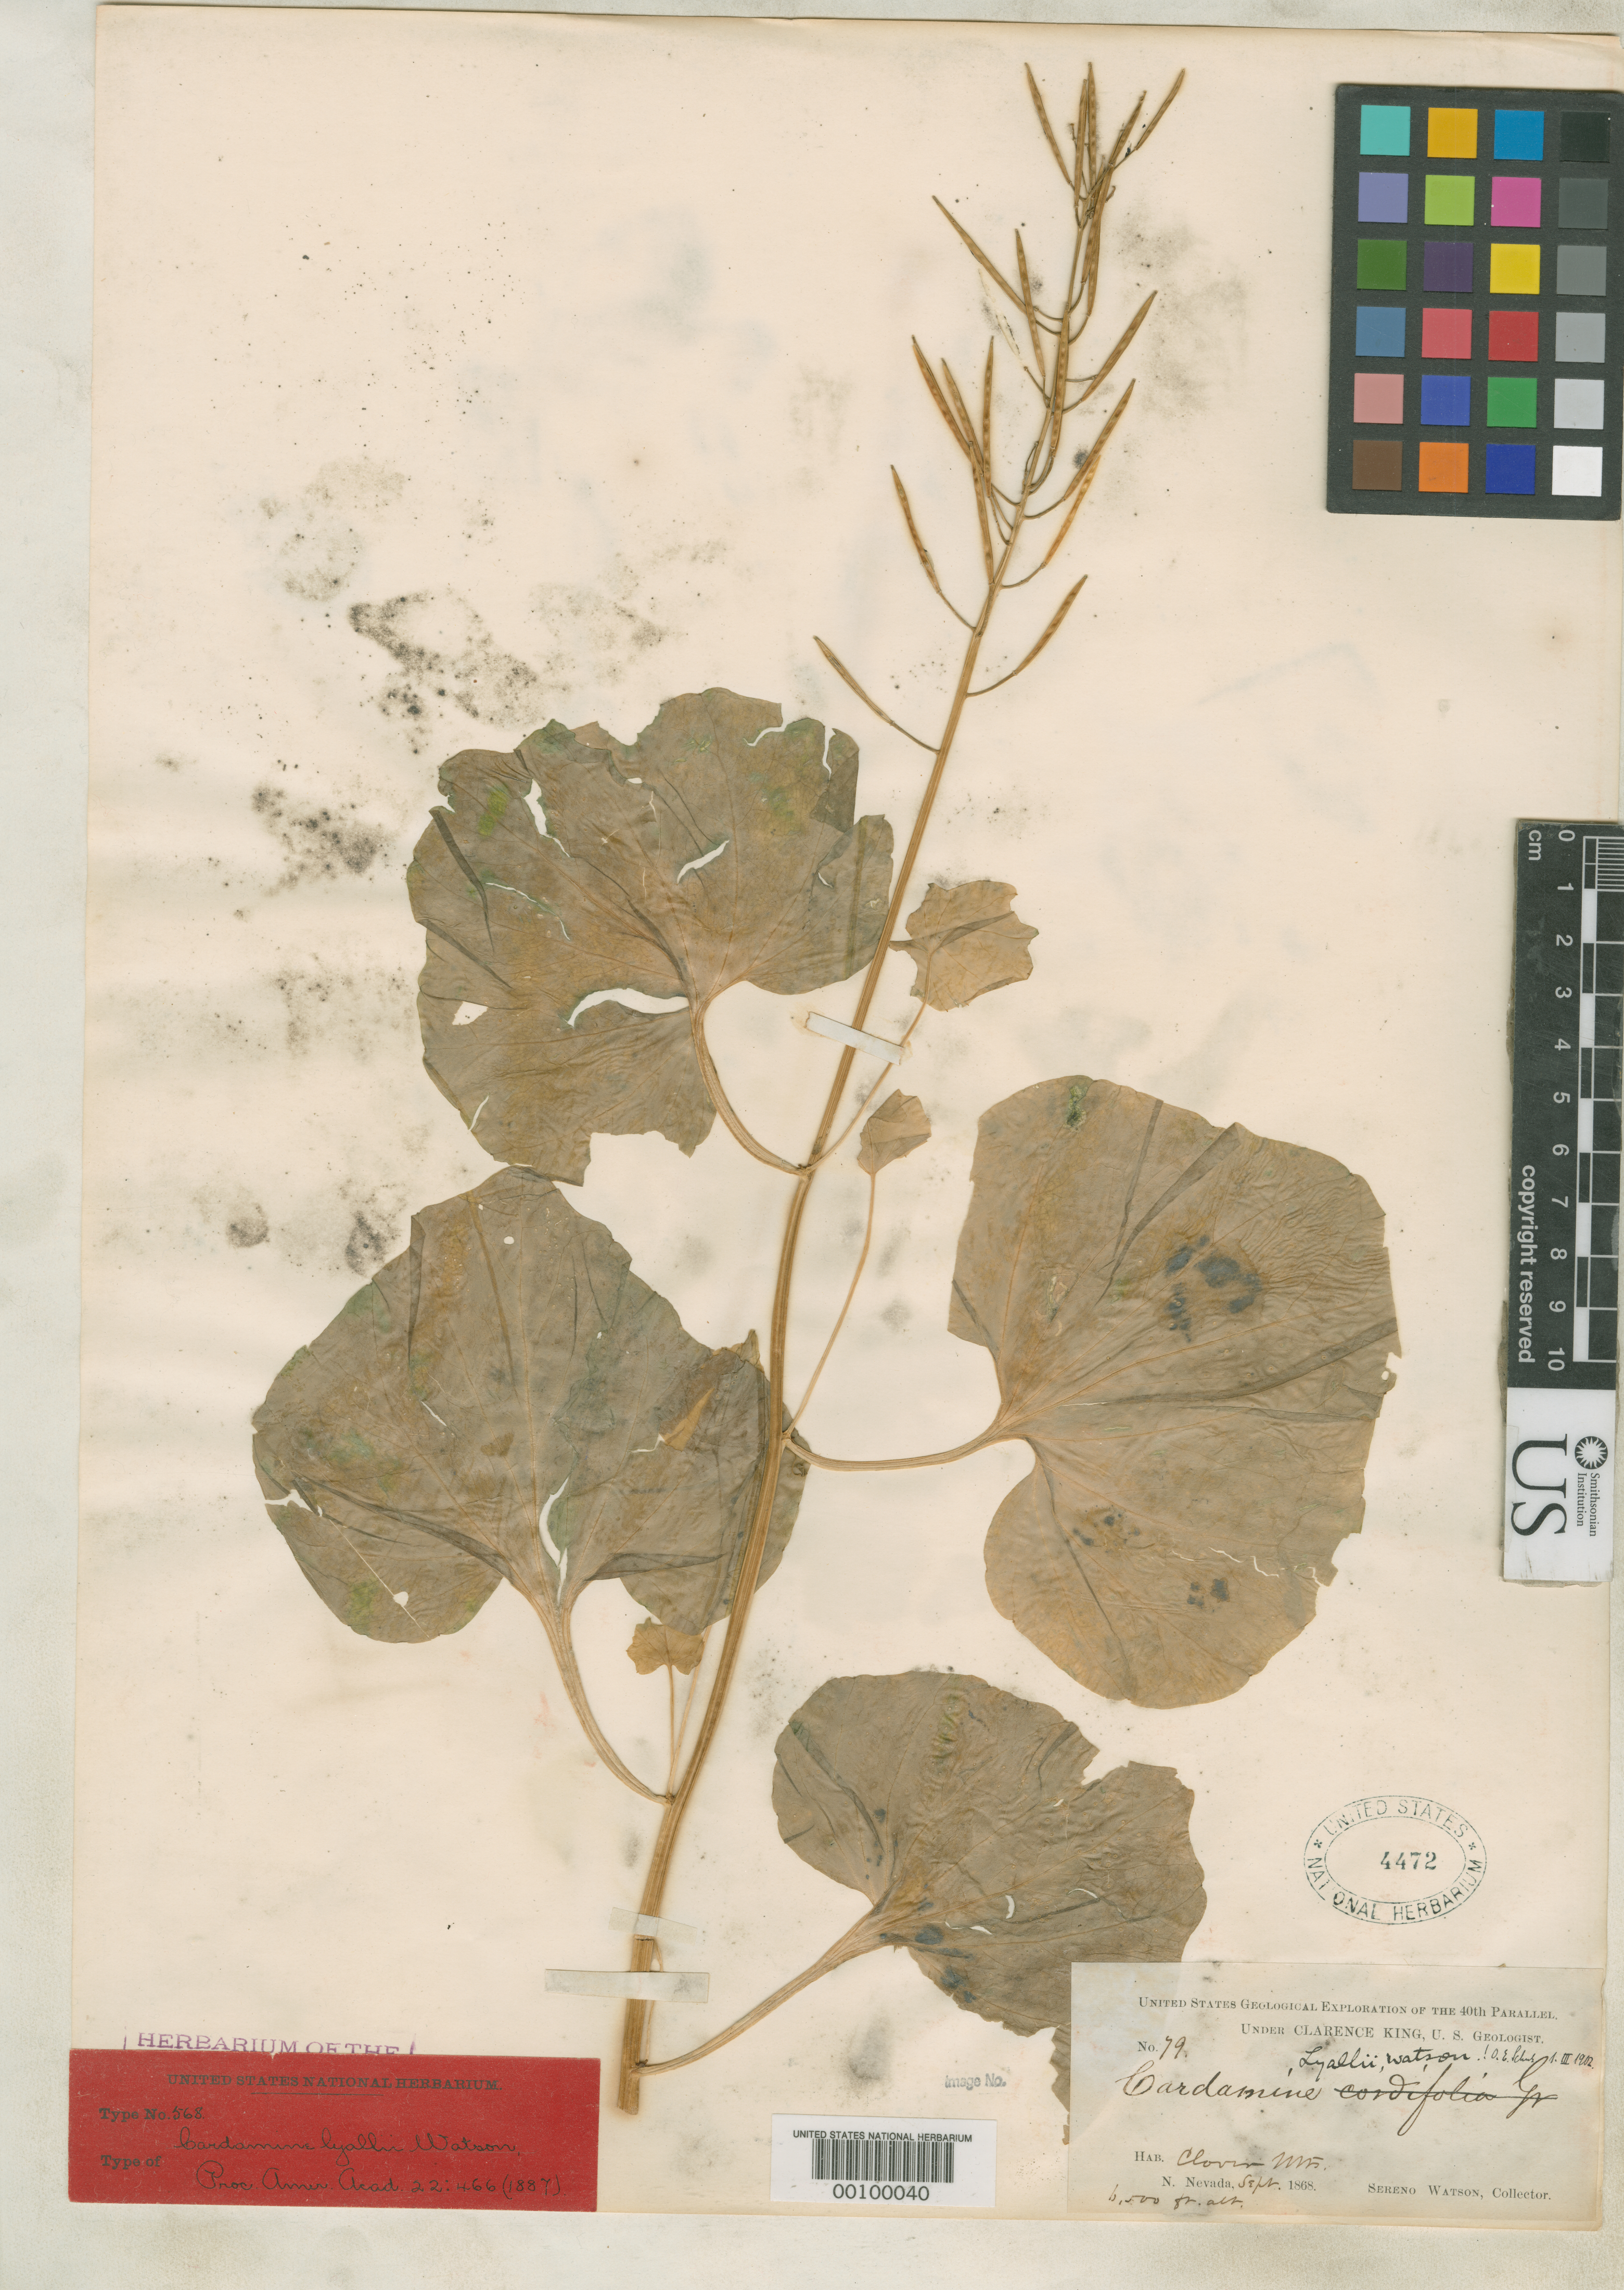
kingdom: Plantae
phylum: Tracheophyta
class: Magnoliopsida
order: Brassicales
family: Brassicaceae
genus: Cardamine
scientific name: Cardamine lyallii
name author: S. Watson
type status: Syntype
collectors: S. Watson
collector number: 79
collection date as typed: Sep 1868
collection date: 1868-09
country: United States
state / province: Nevada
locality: Clover Mountains.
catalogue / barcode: US 4472